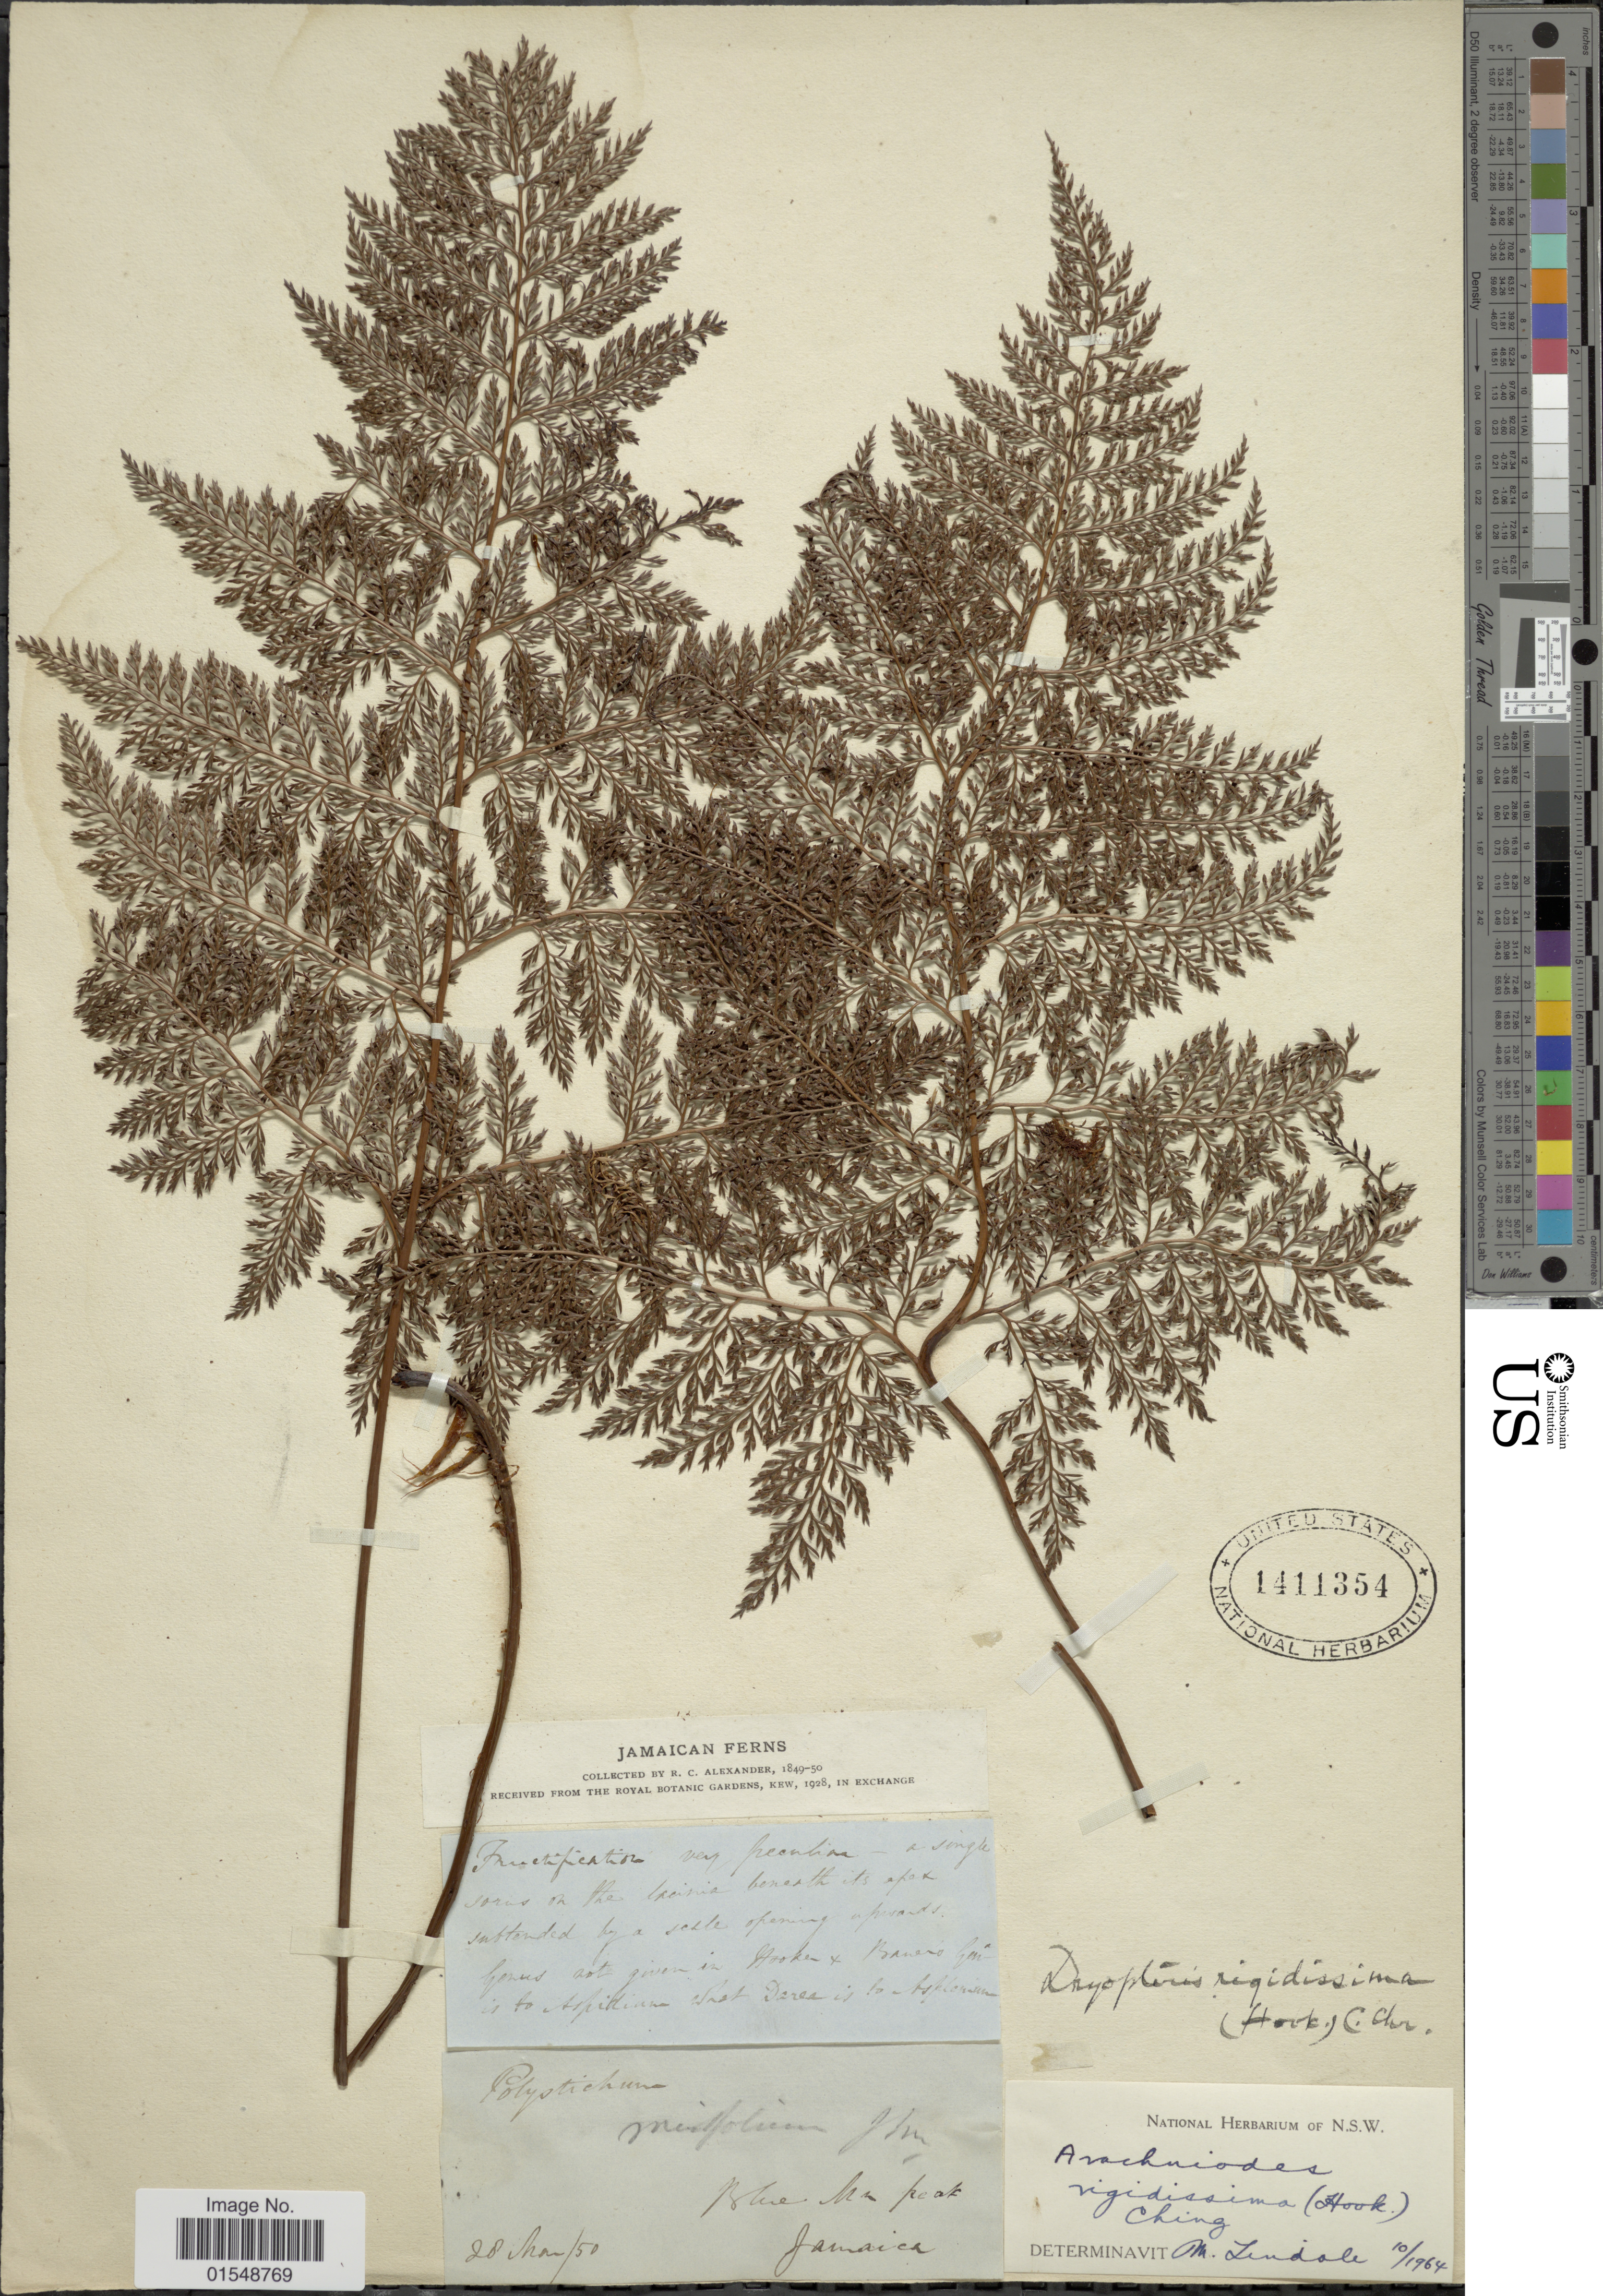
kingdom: Plantae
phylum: Tracheophyta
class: Polypodiopsida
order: Polypodiales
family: Dryopteridaceae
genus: Arachniodes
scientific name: Arachniodes rigidissima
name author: (Hook.) Proctor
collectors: R. C. Alexander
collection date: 1850-03-28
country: Jamaica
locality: Blue Mt. Peak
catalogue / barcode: US 1411354